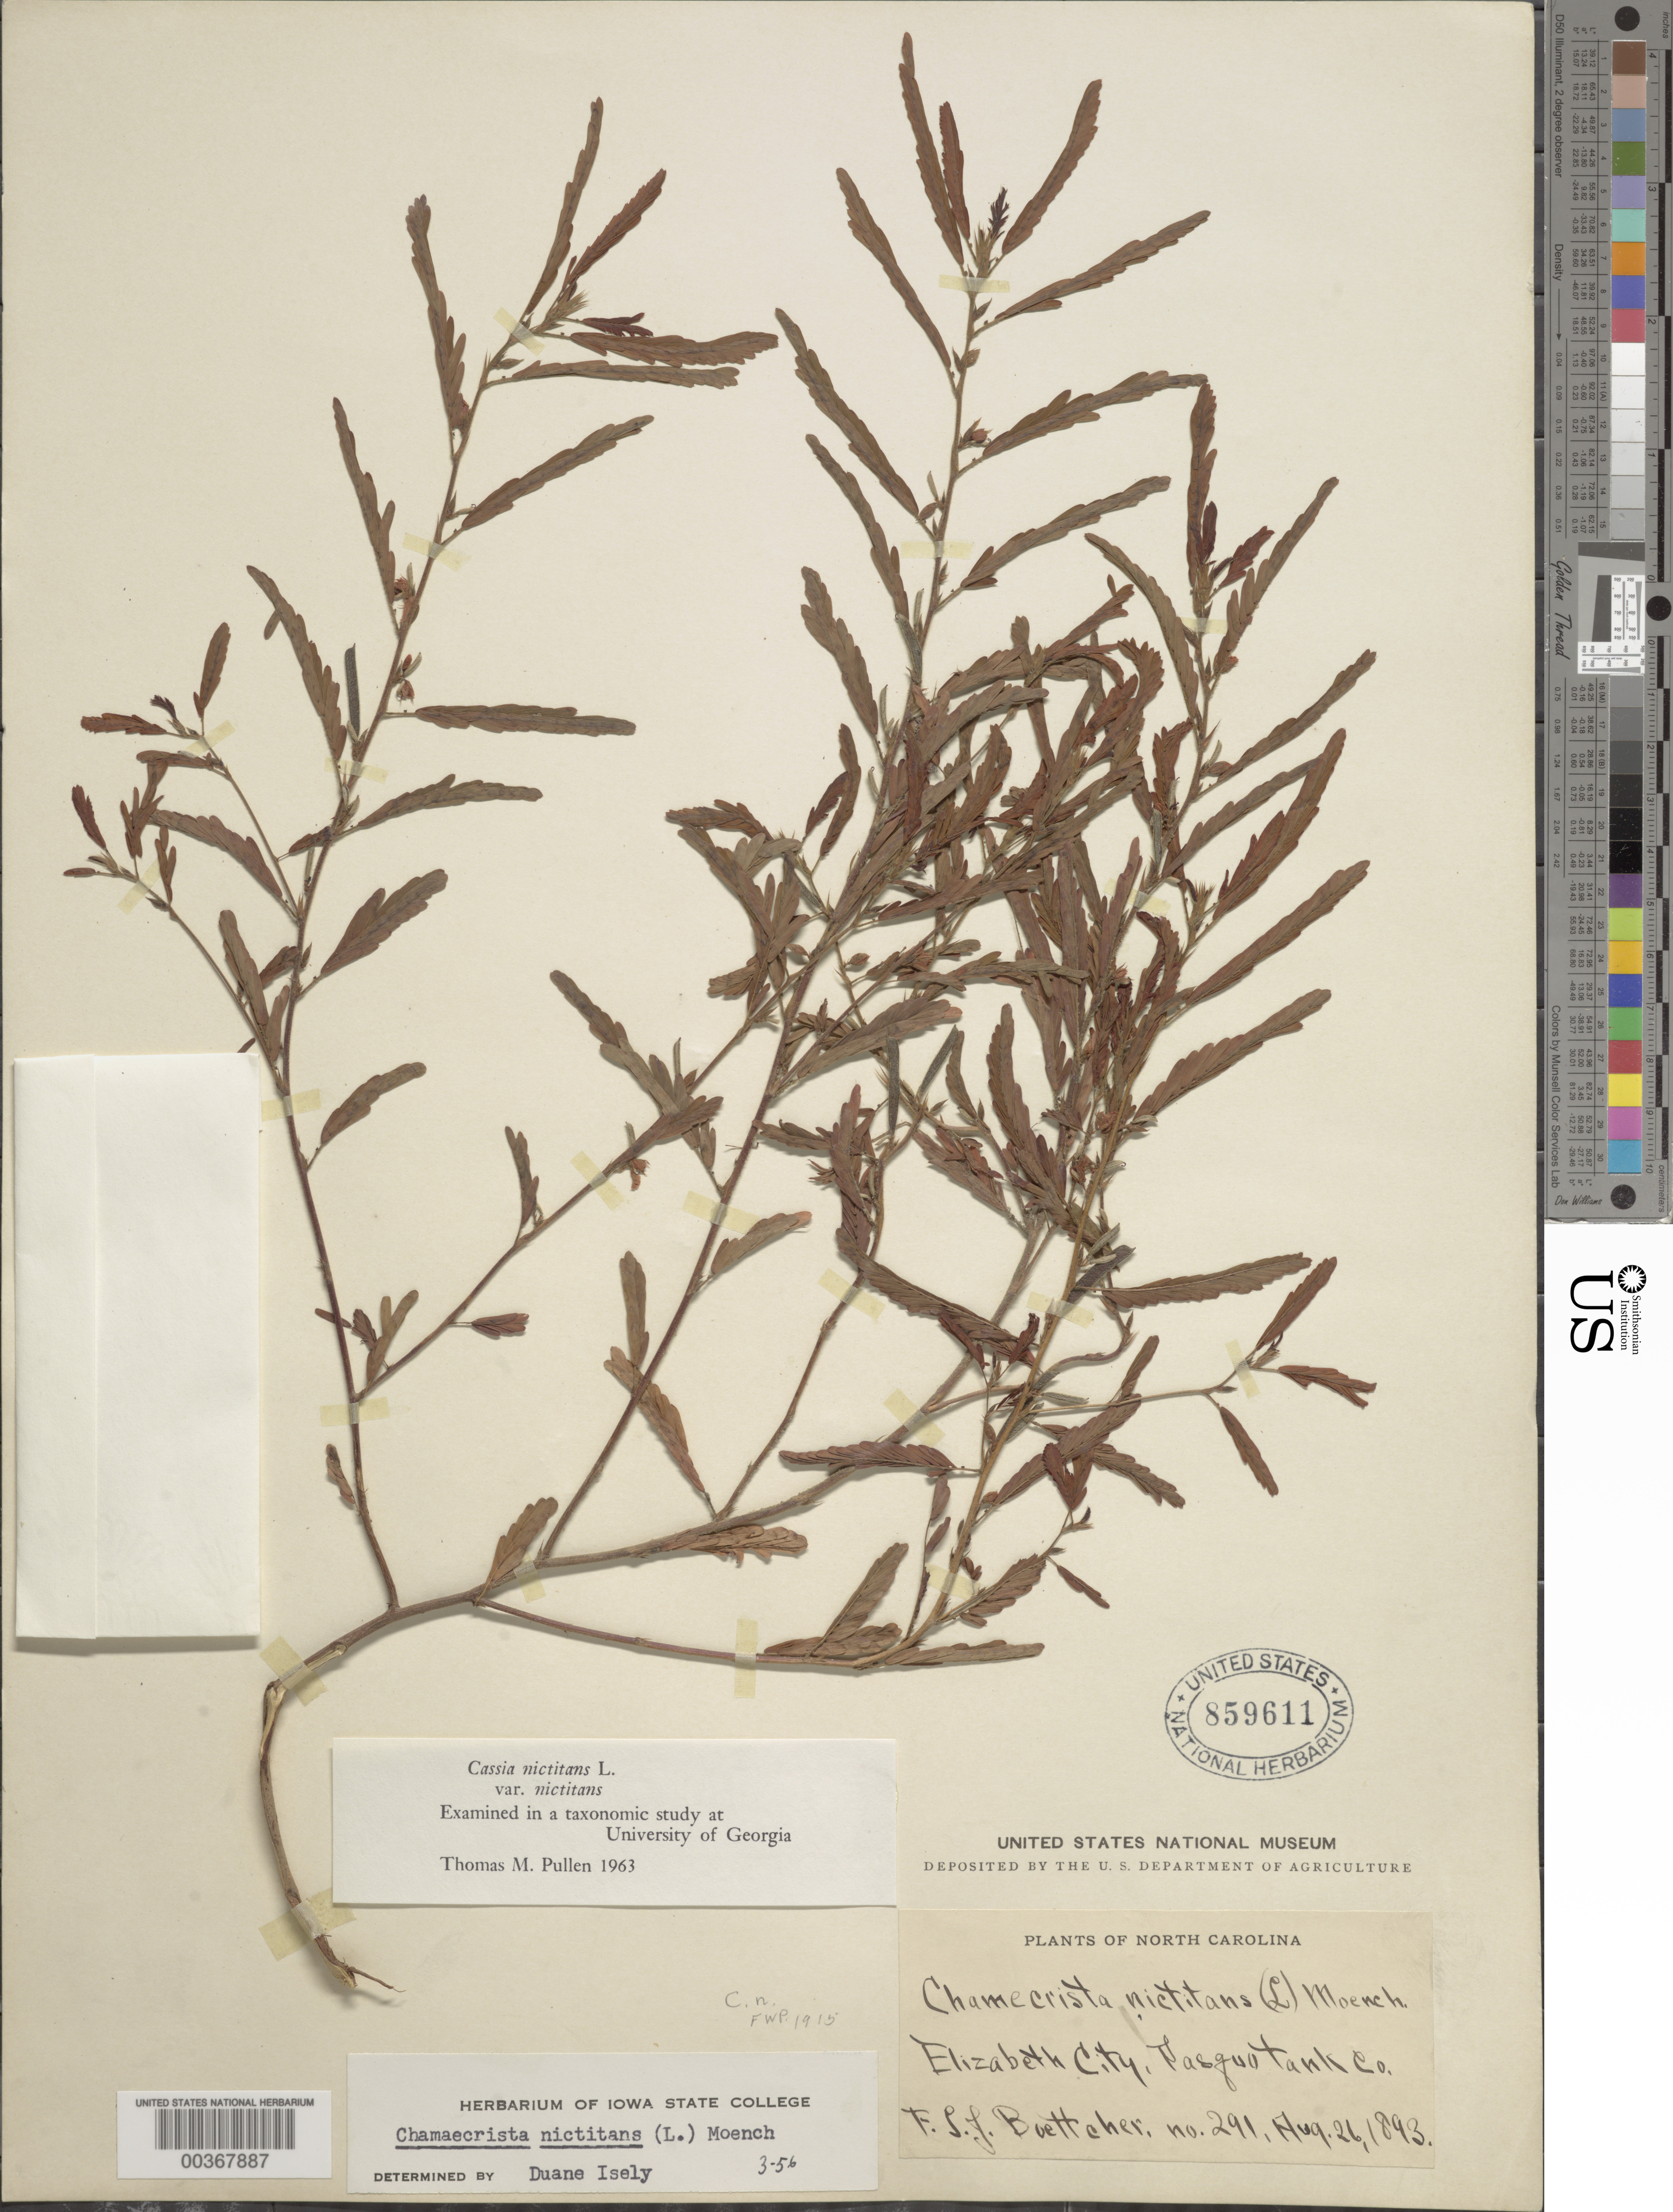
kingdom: Plantae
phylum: Tracheophyta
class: Magnoliopsida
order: Fabales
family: Fabaceae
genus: Chamaecrista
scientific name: Chamaecrista nictitans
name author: (L.) Moench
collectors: F. Boettcher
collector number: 291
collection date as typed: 26 Aug 1893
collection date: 1893-08-26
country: United States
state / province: North Carolina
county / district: Pasquotank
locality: Elizabeth city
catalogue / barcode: US 859611